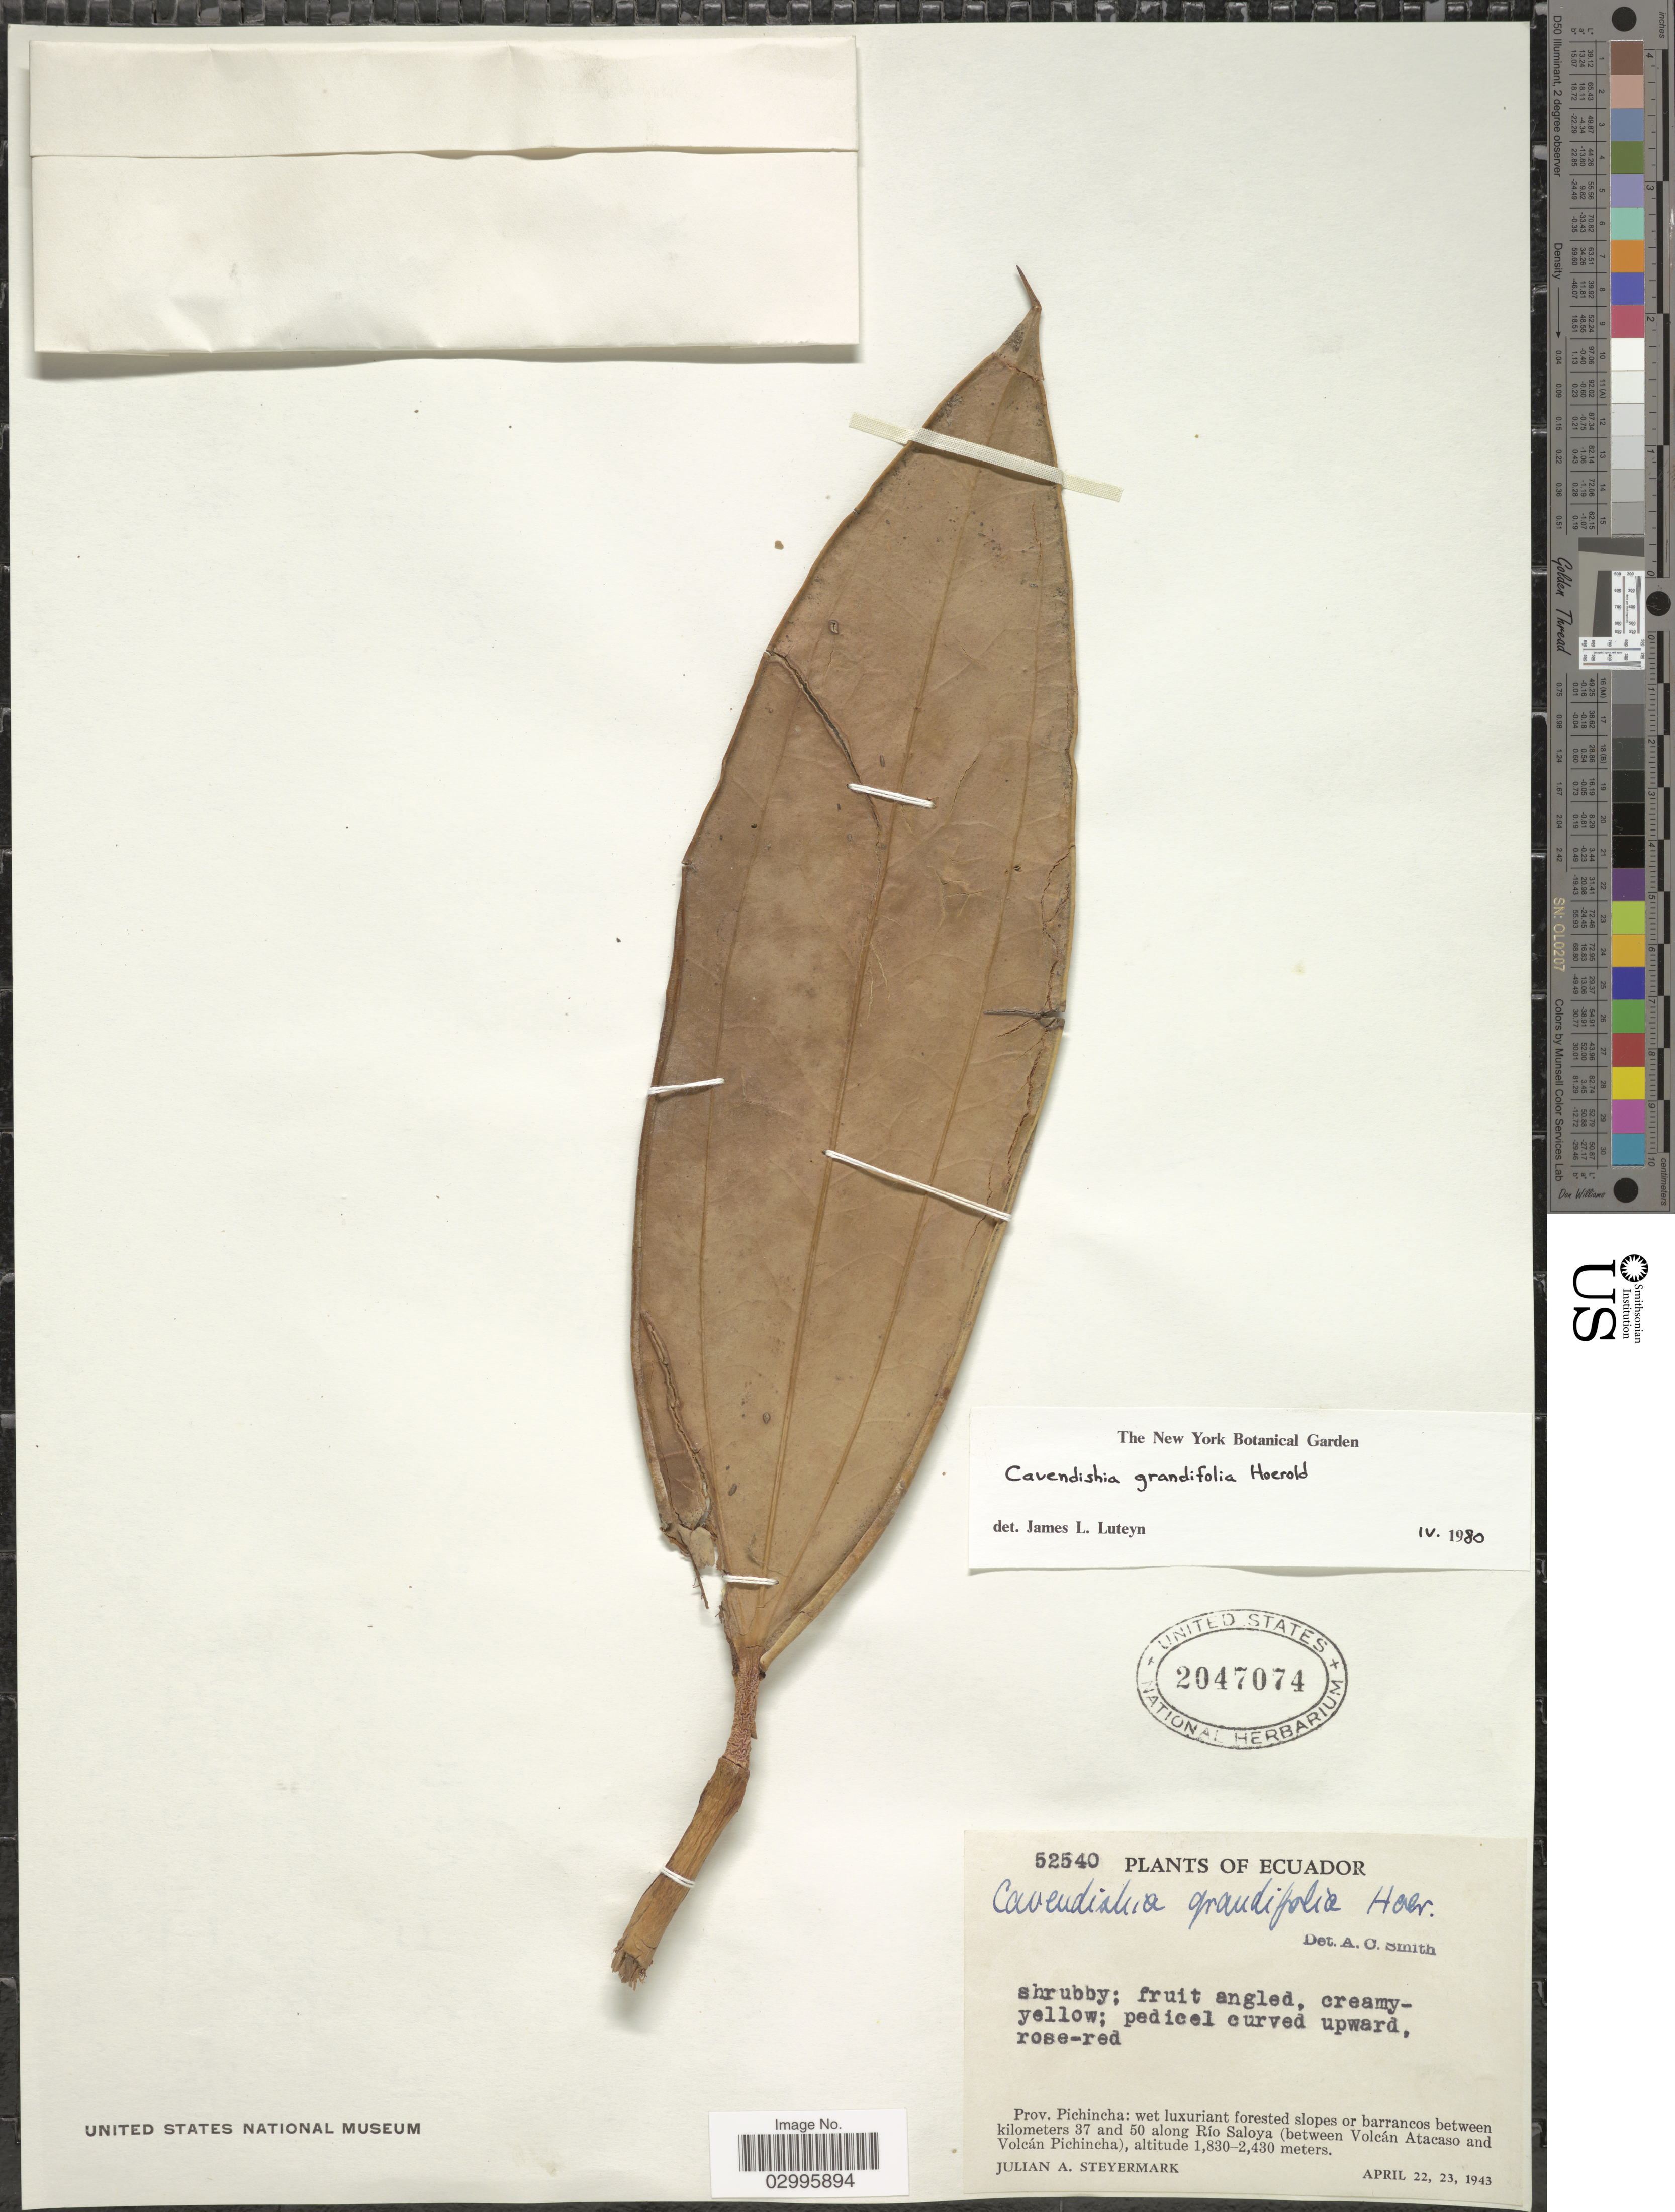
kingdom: Plantae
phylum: Tracheophyta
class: Magnoliopsida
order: Ericales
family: Ericaceae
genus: Cavendishia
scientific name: Cavendishia grandifolia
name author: Hoerold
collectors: J. Steyermark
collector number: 52540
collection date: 1943-04-22/1943-04-23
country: Ecuador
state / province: Pichincha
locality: Wet luxuriant forested slopes of barrancos between kilometers 37 and 50 along Río Saloya (between Volcán Atacaso and Volcán Pichincha).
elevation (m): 1830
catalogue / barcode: US 2047074